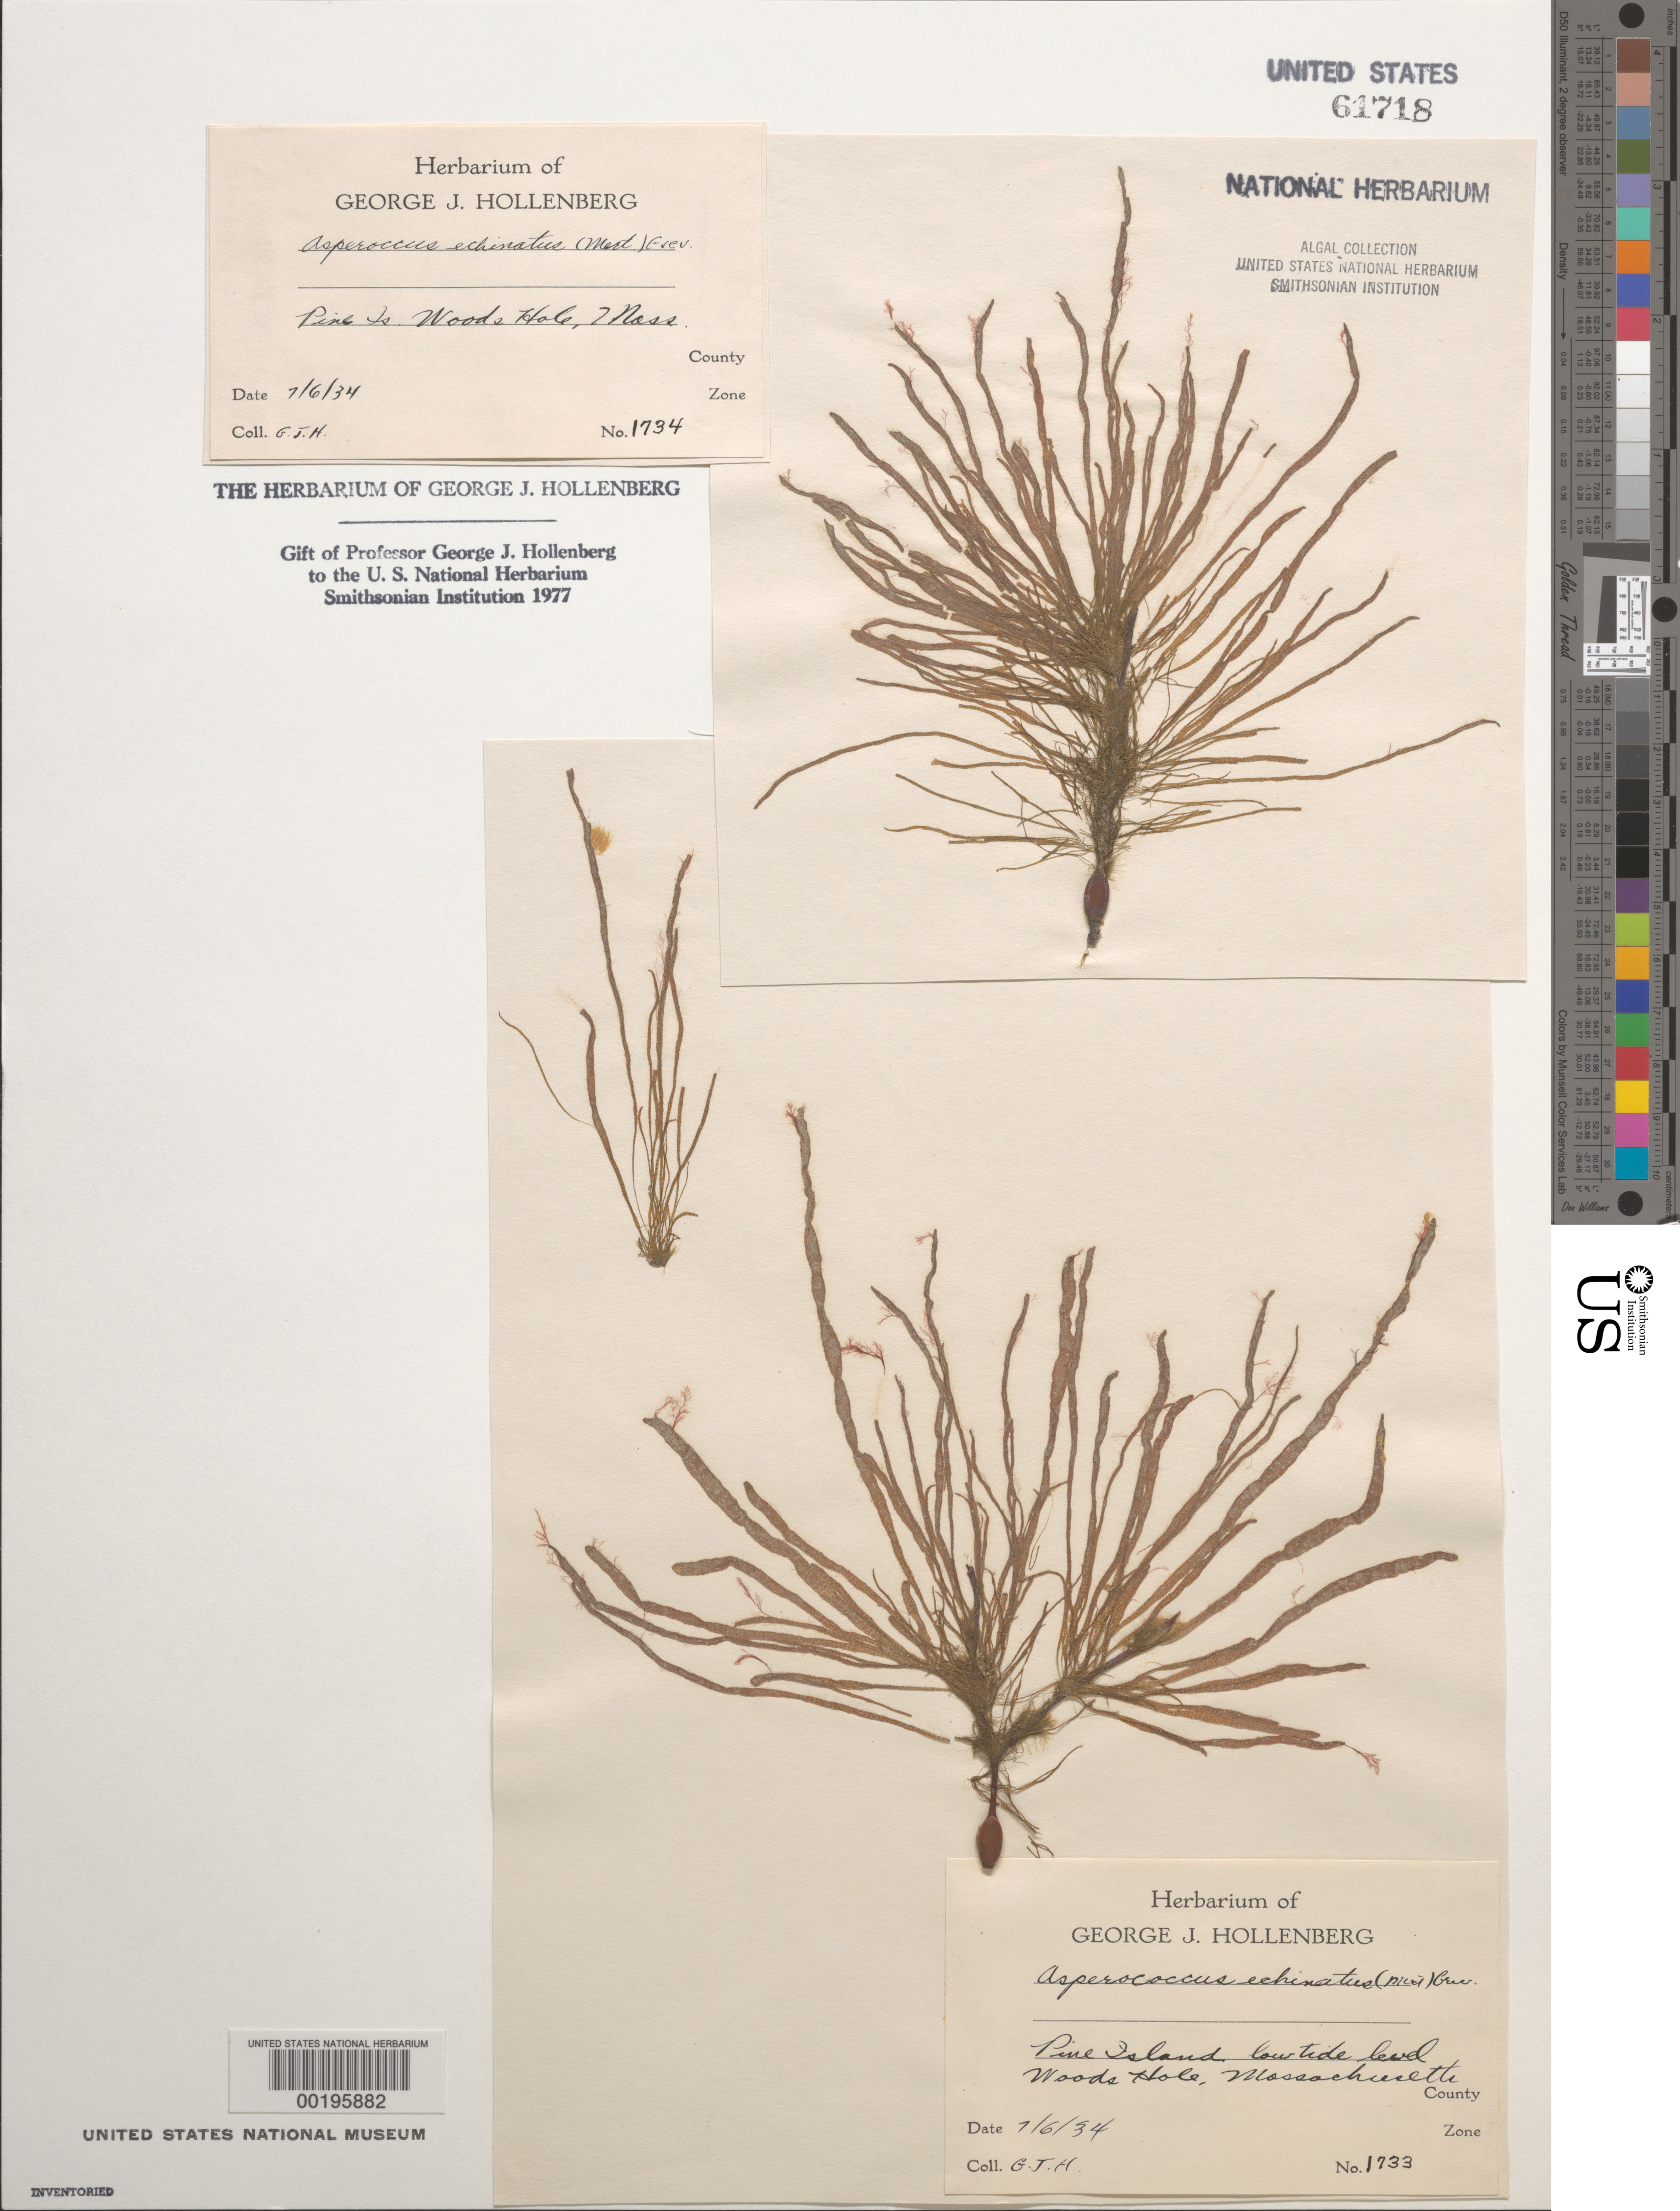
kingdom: Chromista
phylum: Ochrophyta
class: Phaeophyceae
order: Ectocarpales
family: Chordariaceae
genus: Asperococcus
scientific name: Asperococcus fistulosus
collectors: G. Hollenberg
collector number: GJH 1733 & GJH 1734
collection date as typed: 06 Jul 1934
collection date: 1934-07-06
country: United States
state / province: Massachusetts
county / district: Dukes County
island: Pine Island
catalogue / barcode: US 61718